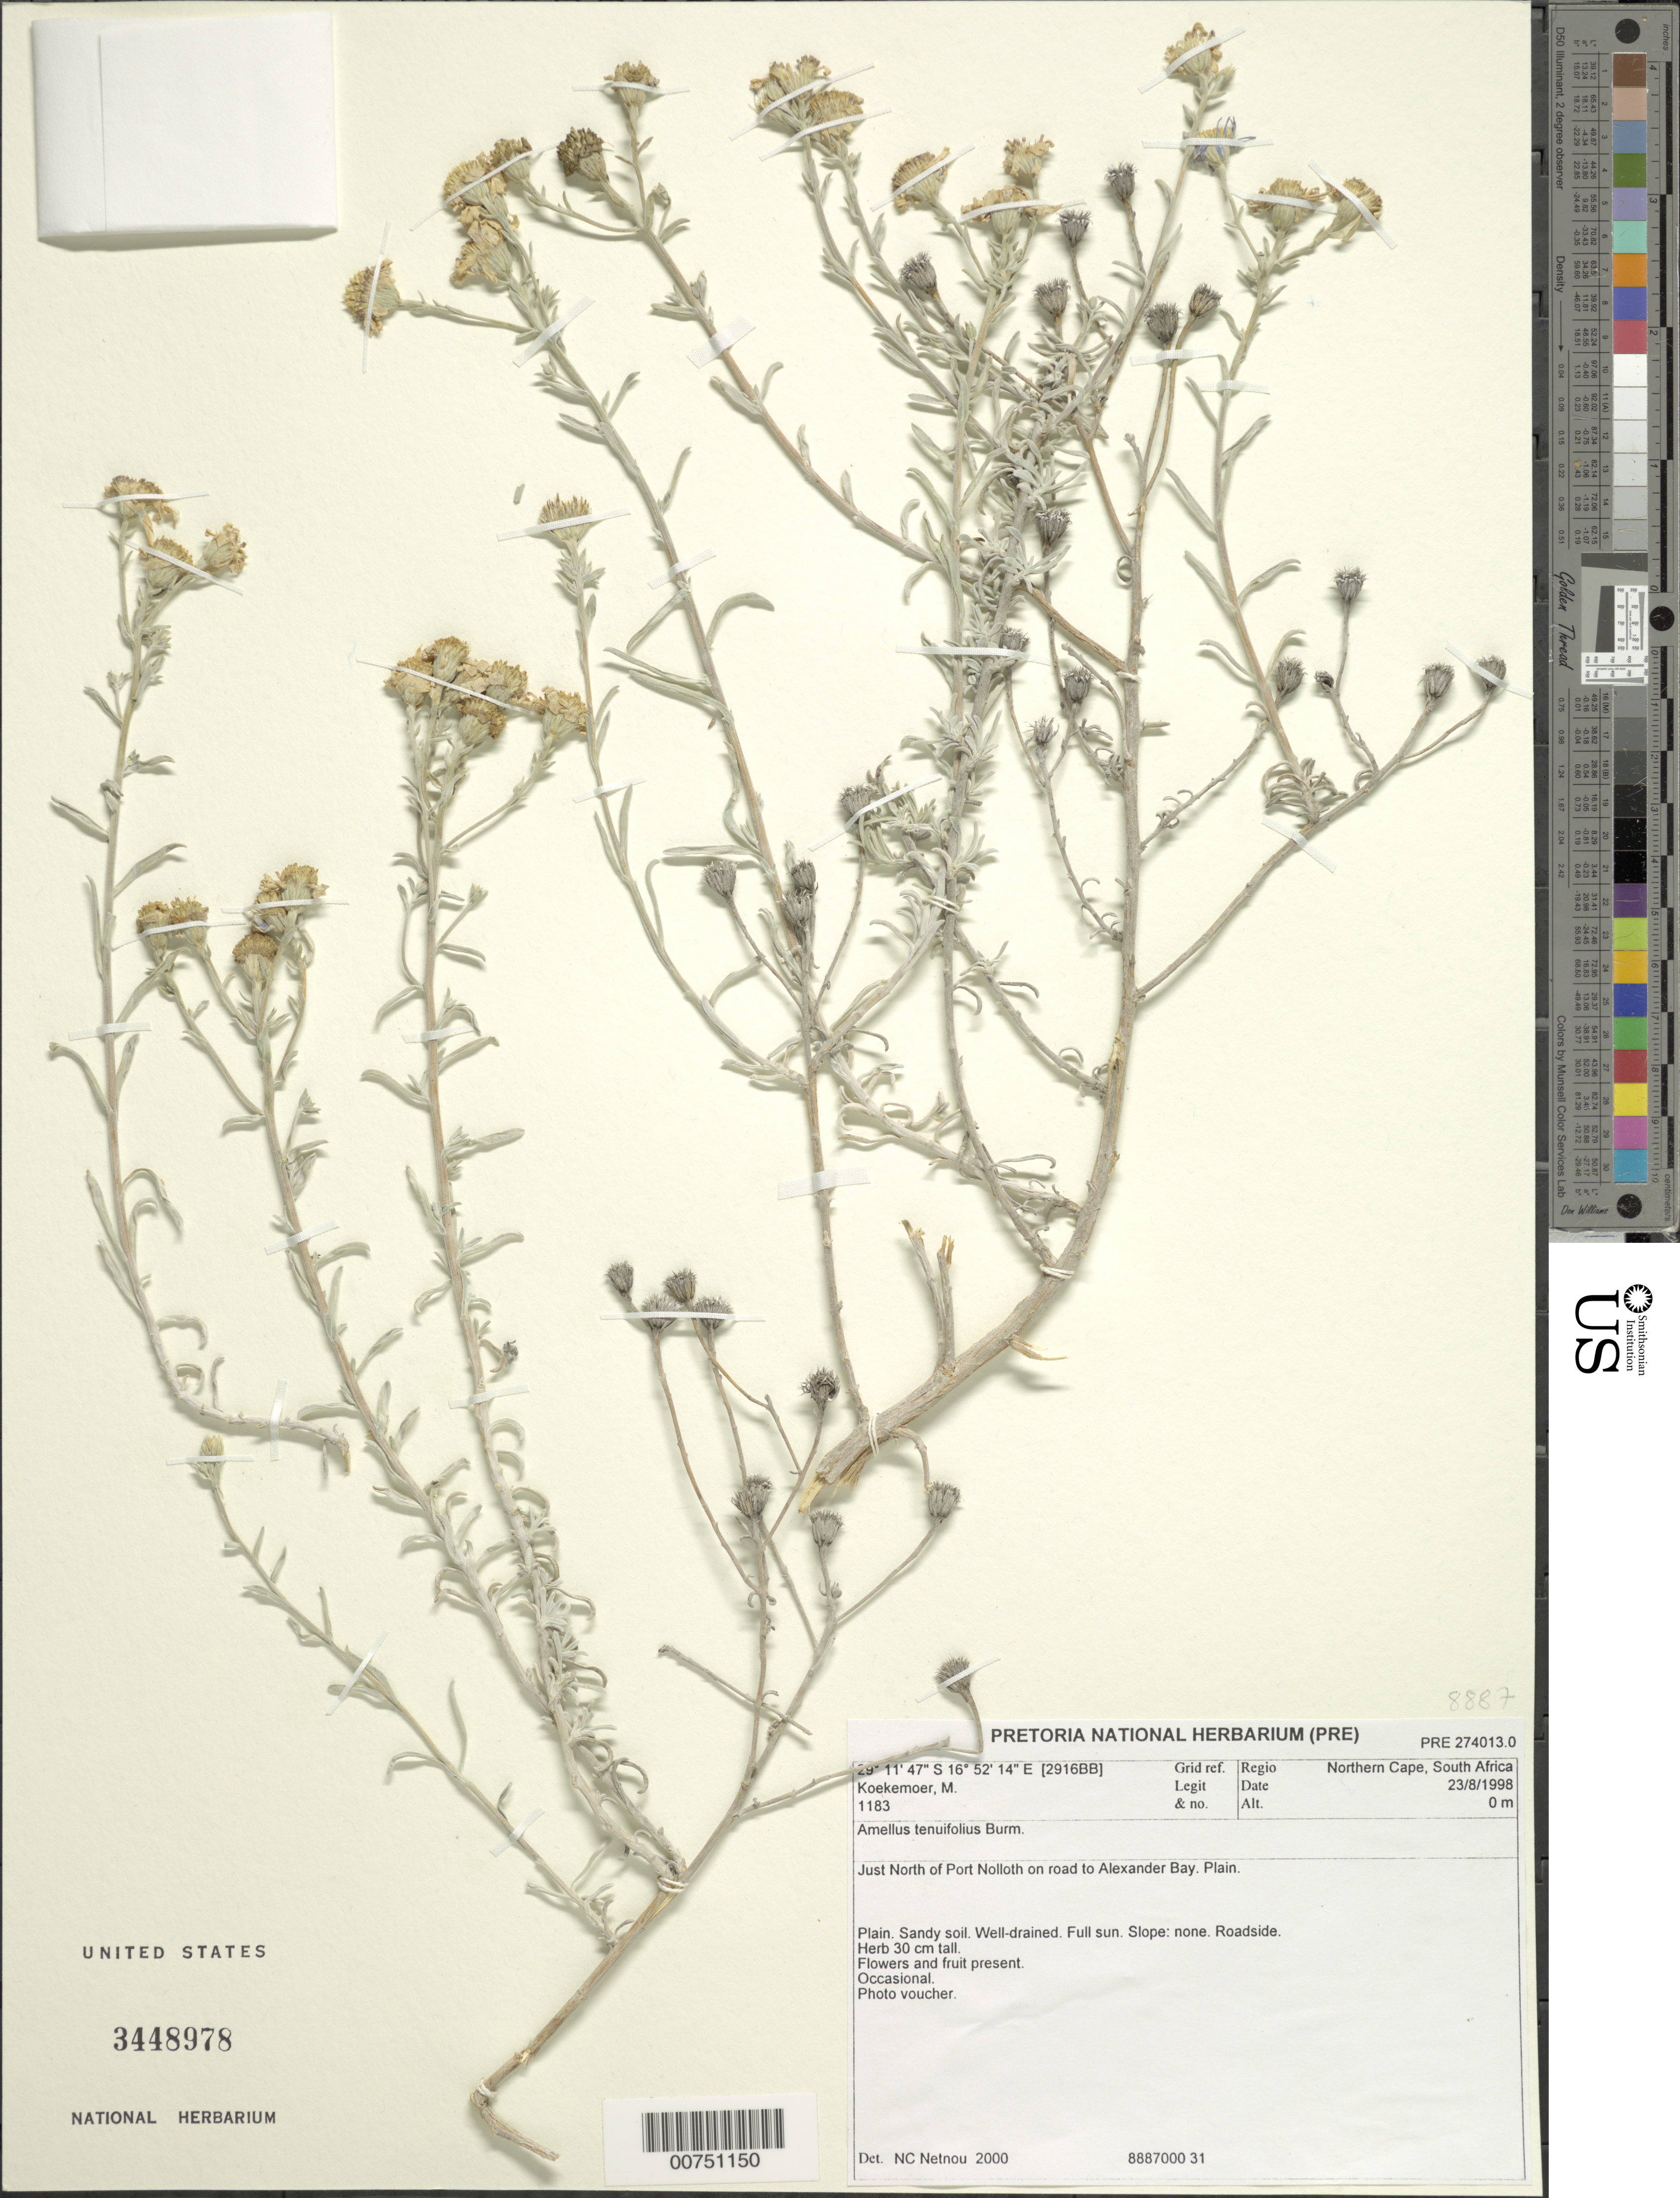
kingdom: Plantae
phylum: Tracheophyta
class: Magnoliopsida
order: Asterales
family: Asteraceae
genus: Amellus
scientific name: Amellus tenuifolius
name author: Burm.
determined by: Netnou, N. C.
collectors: M. Koekemoer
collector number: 1183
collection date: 1998-08-23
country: South Africa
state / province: Northern Cape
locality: N of Port Nolloth, on road to Alexander Bay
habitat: Plain; sandy soil, well-drained, full sun, roadside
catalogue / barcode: US 3449878